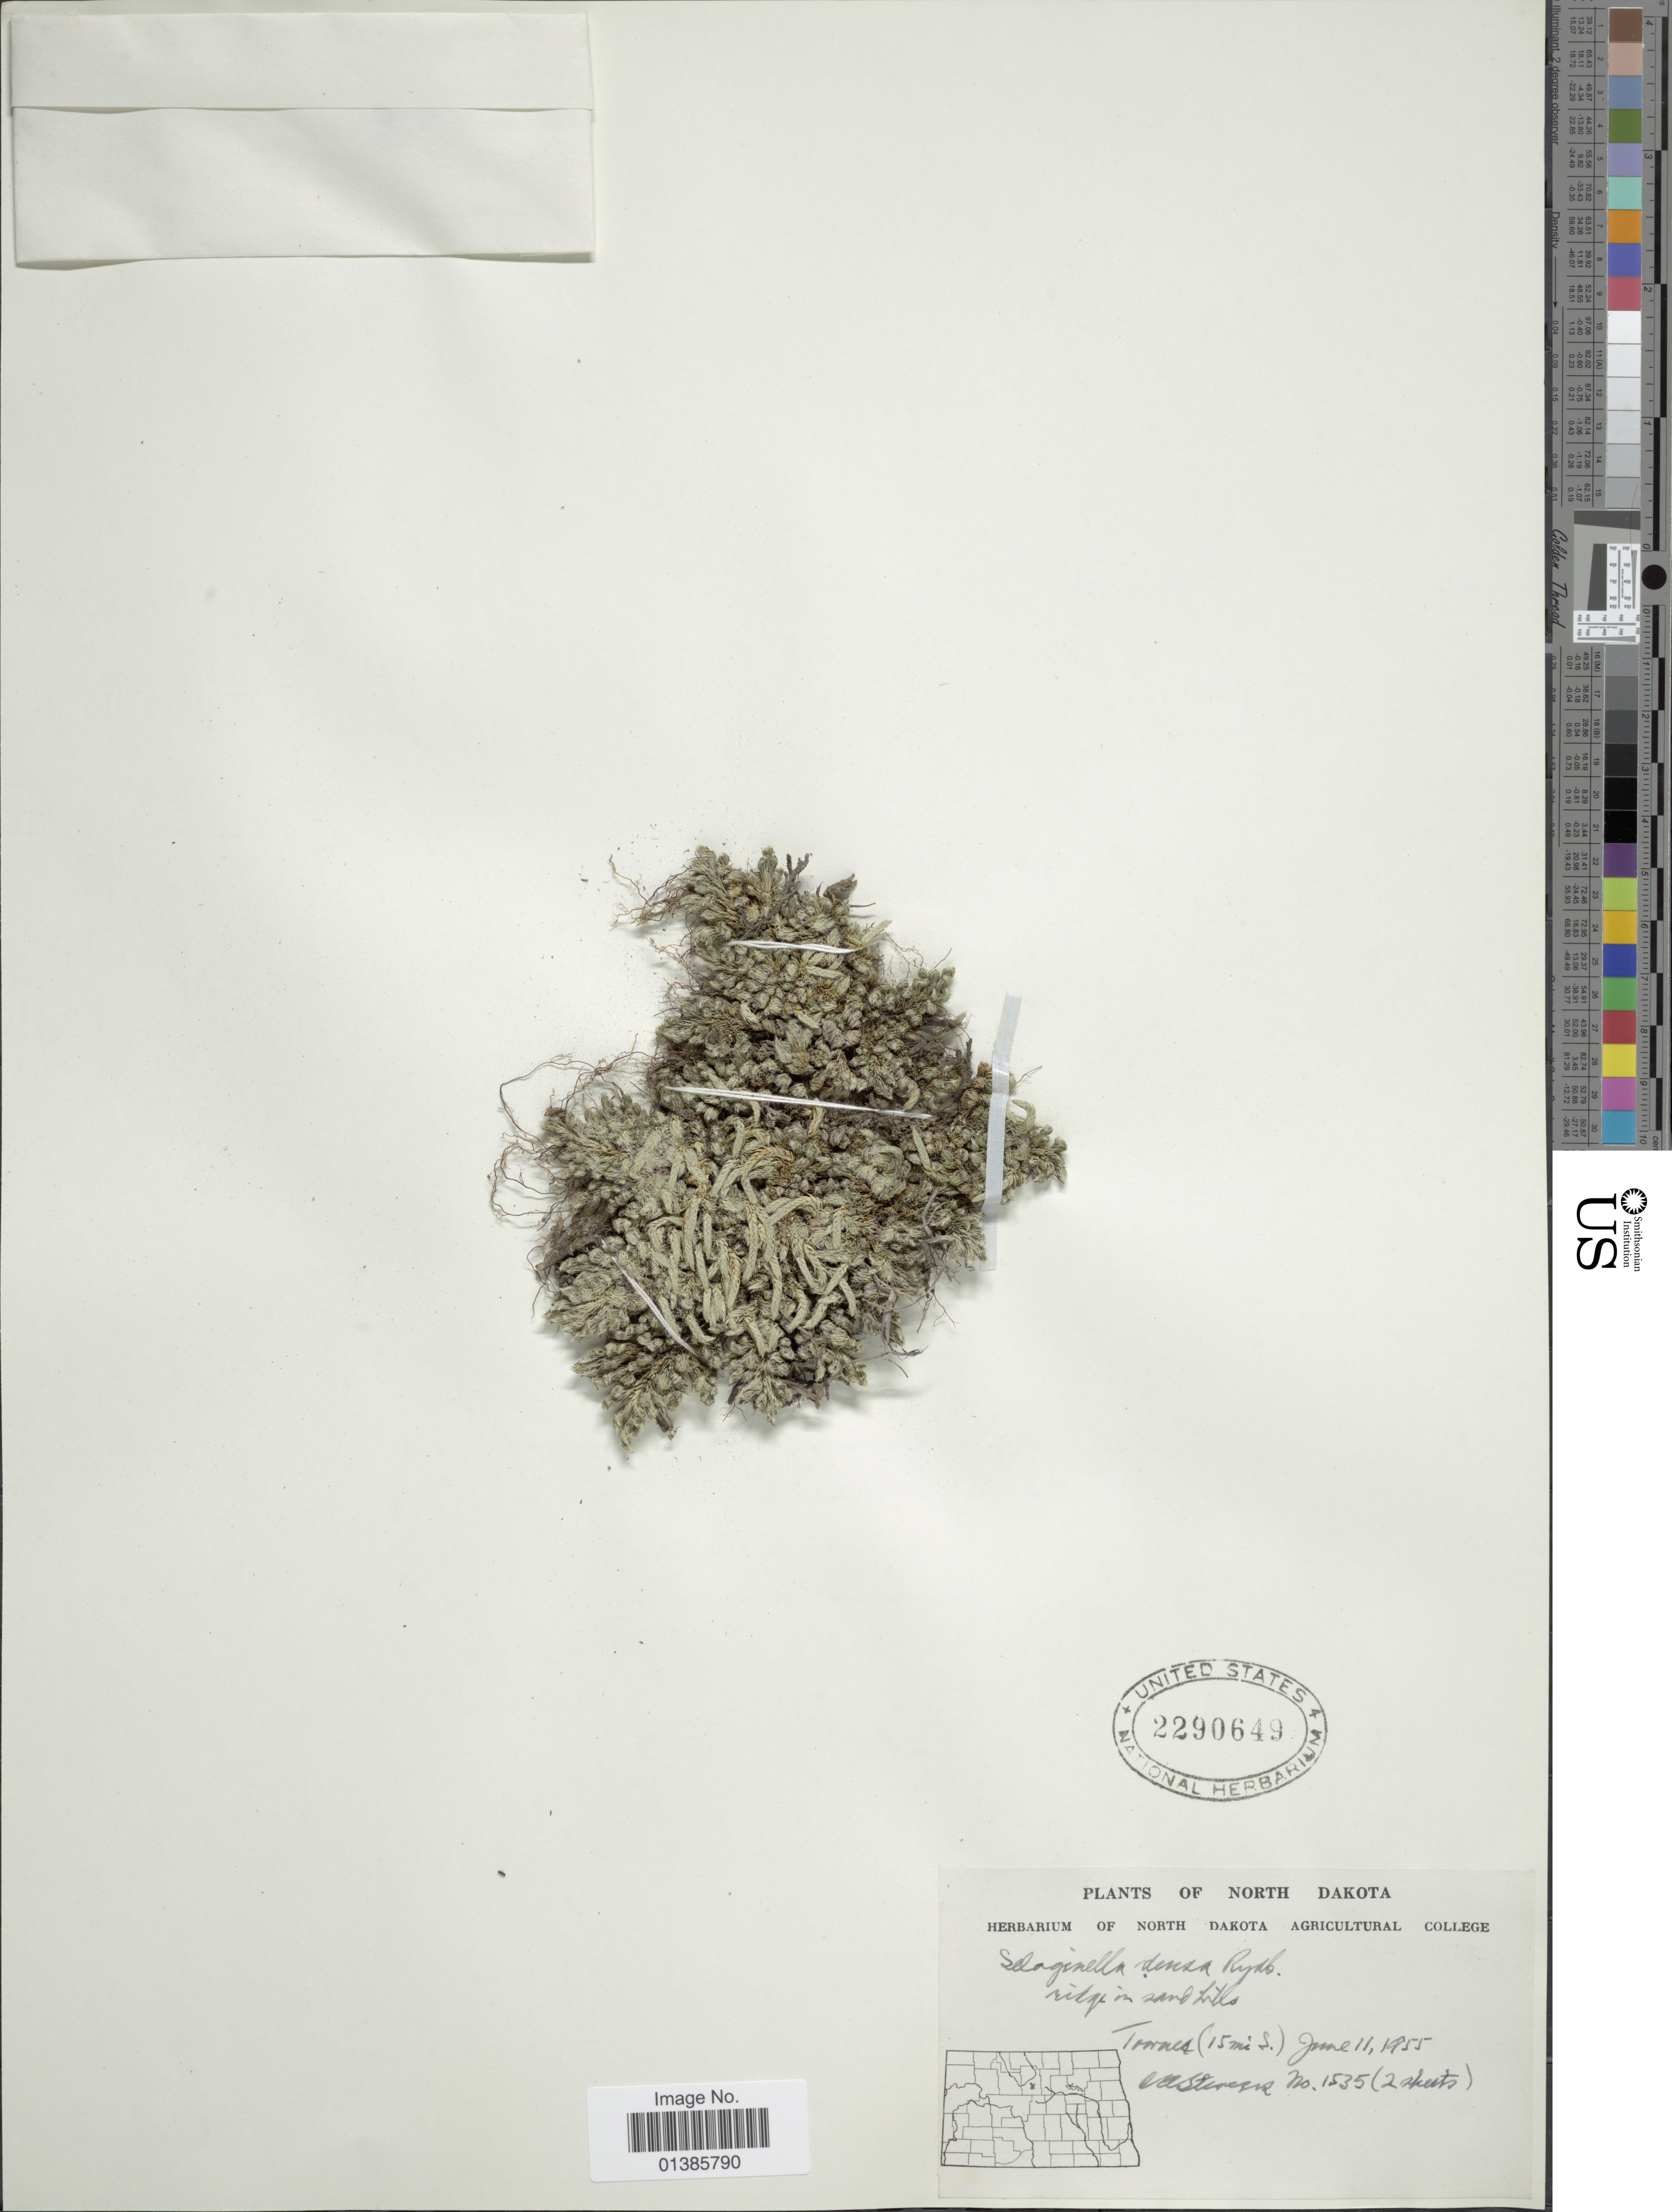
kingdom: Plantae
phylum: Tracheophyta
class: Lycopodiopsida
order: Selaginellales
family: Selaginellaceae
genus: Selaginella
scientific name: Selaginella densa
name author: Rydb.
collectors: O. A. Stevens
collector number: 1535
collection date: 1955-06-11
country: United States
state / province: North Dakota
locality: Townes (15 mi S.).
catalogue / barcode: US 2290649